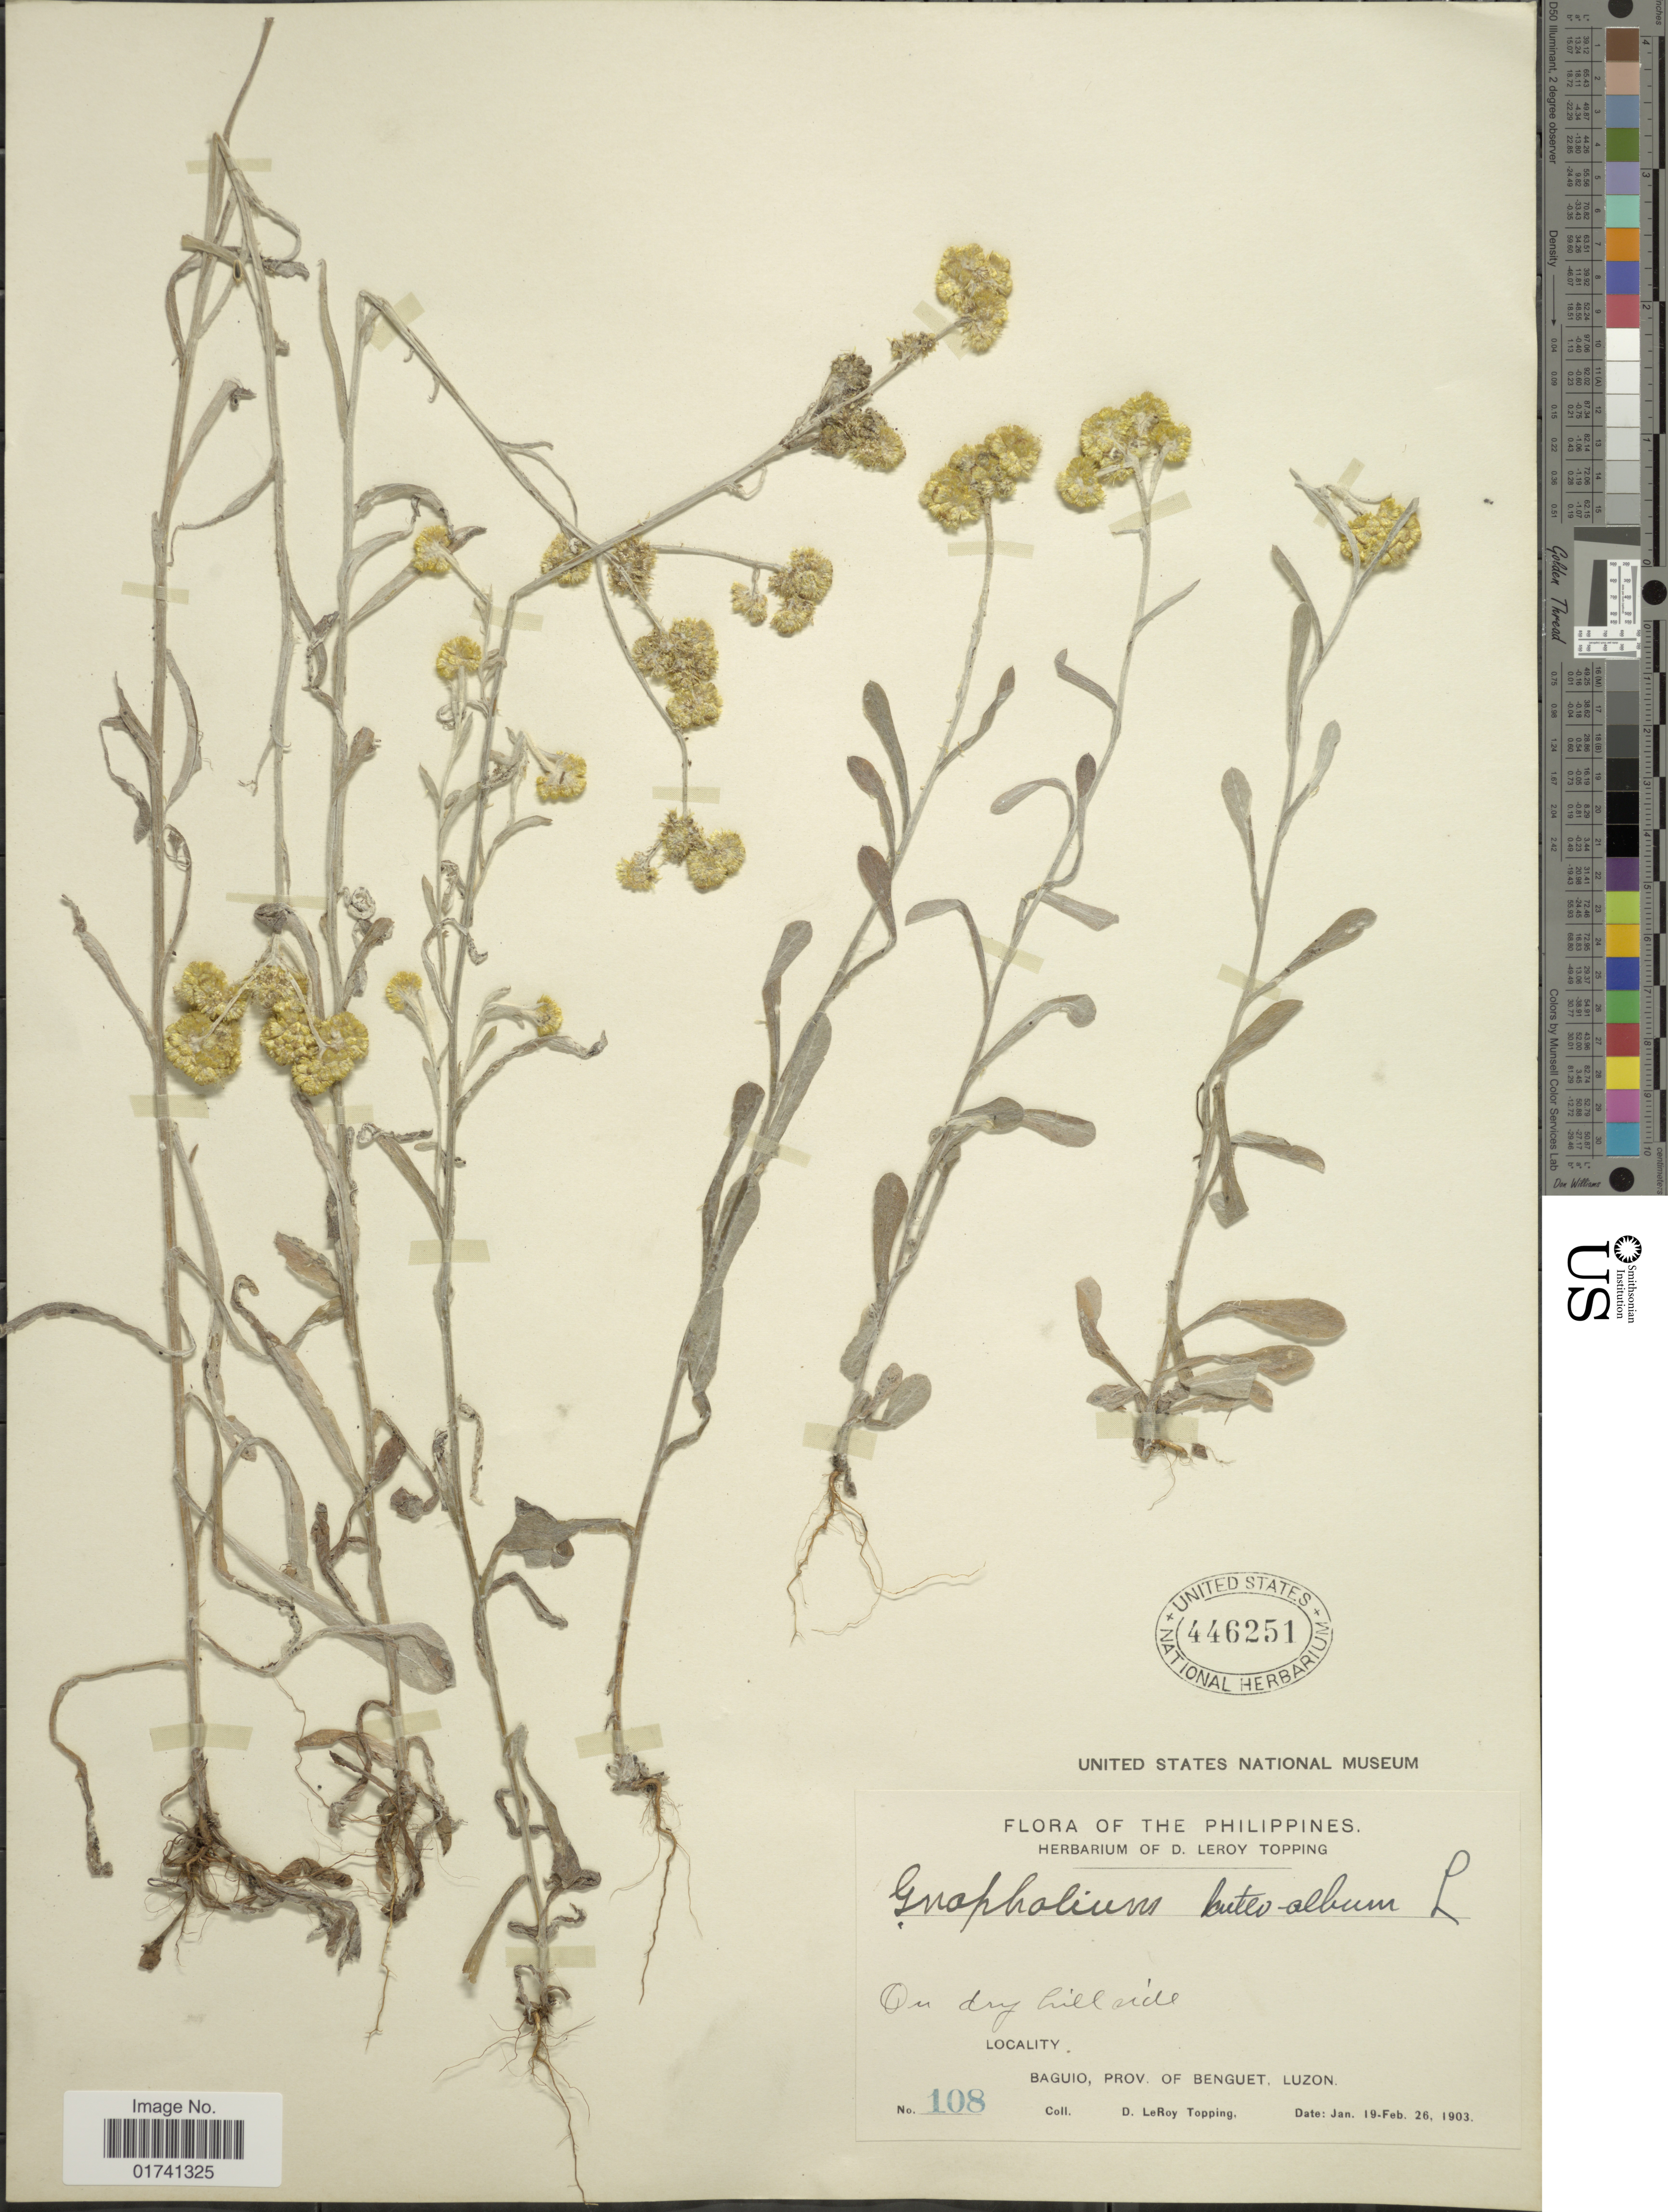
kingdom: Plantae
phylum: Tracheophyta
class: Magnoliopsida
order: Asterales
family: Asteraceae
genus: Laphangium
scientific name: Laphangium luteoalbum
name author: (L.) Tzvelev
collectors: D. L. Topping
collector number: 108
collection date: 1903-01-19/1903-02-26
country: Philippines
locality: On dry hillside, Baguio, Prov. of Benguet, Luzon.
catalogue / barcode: US 446251